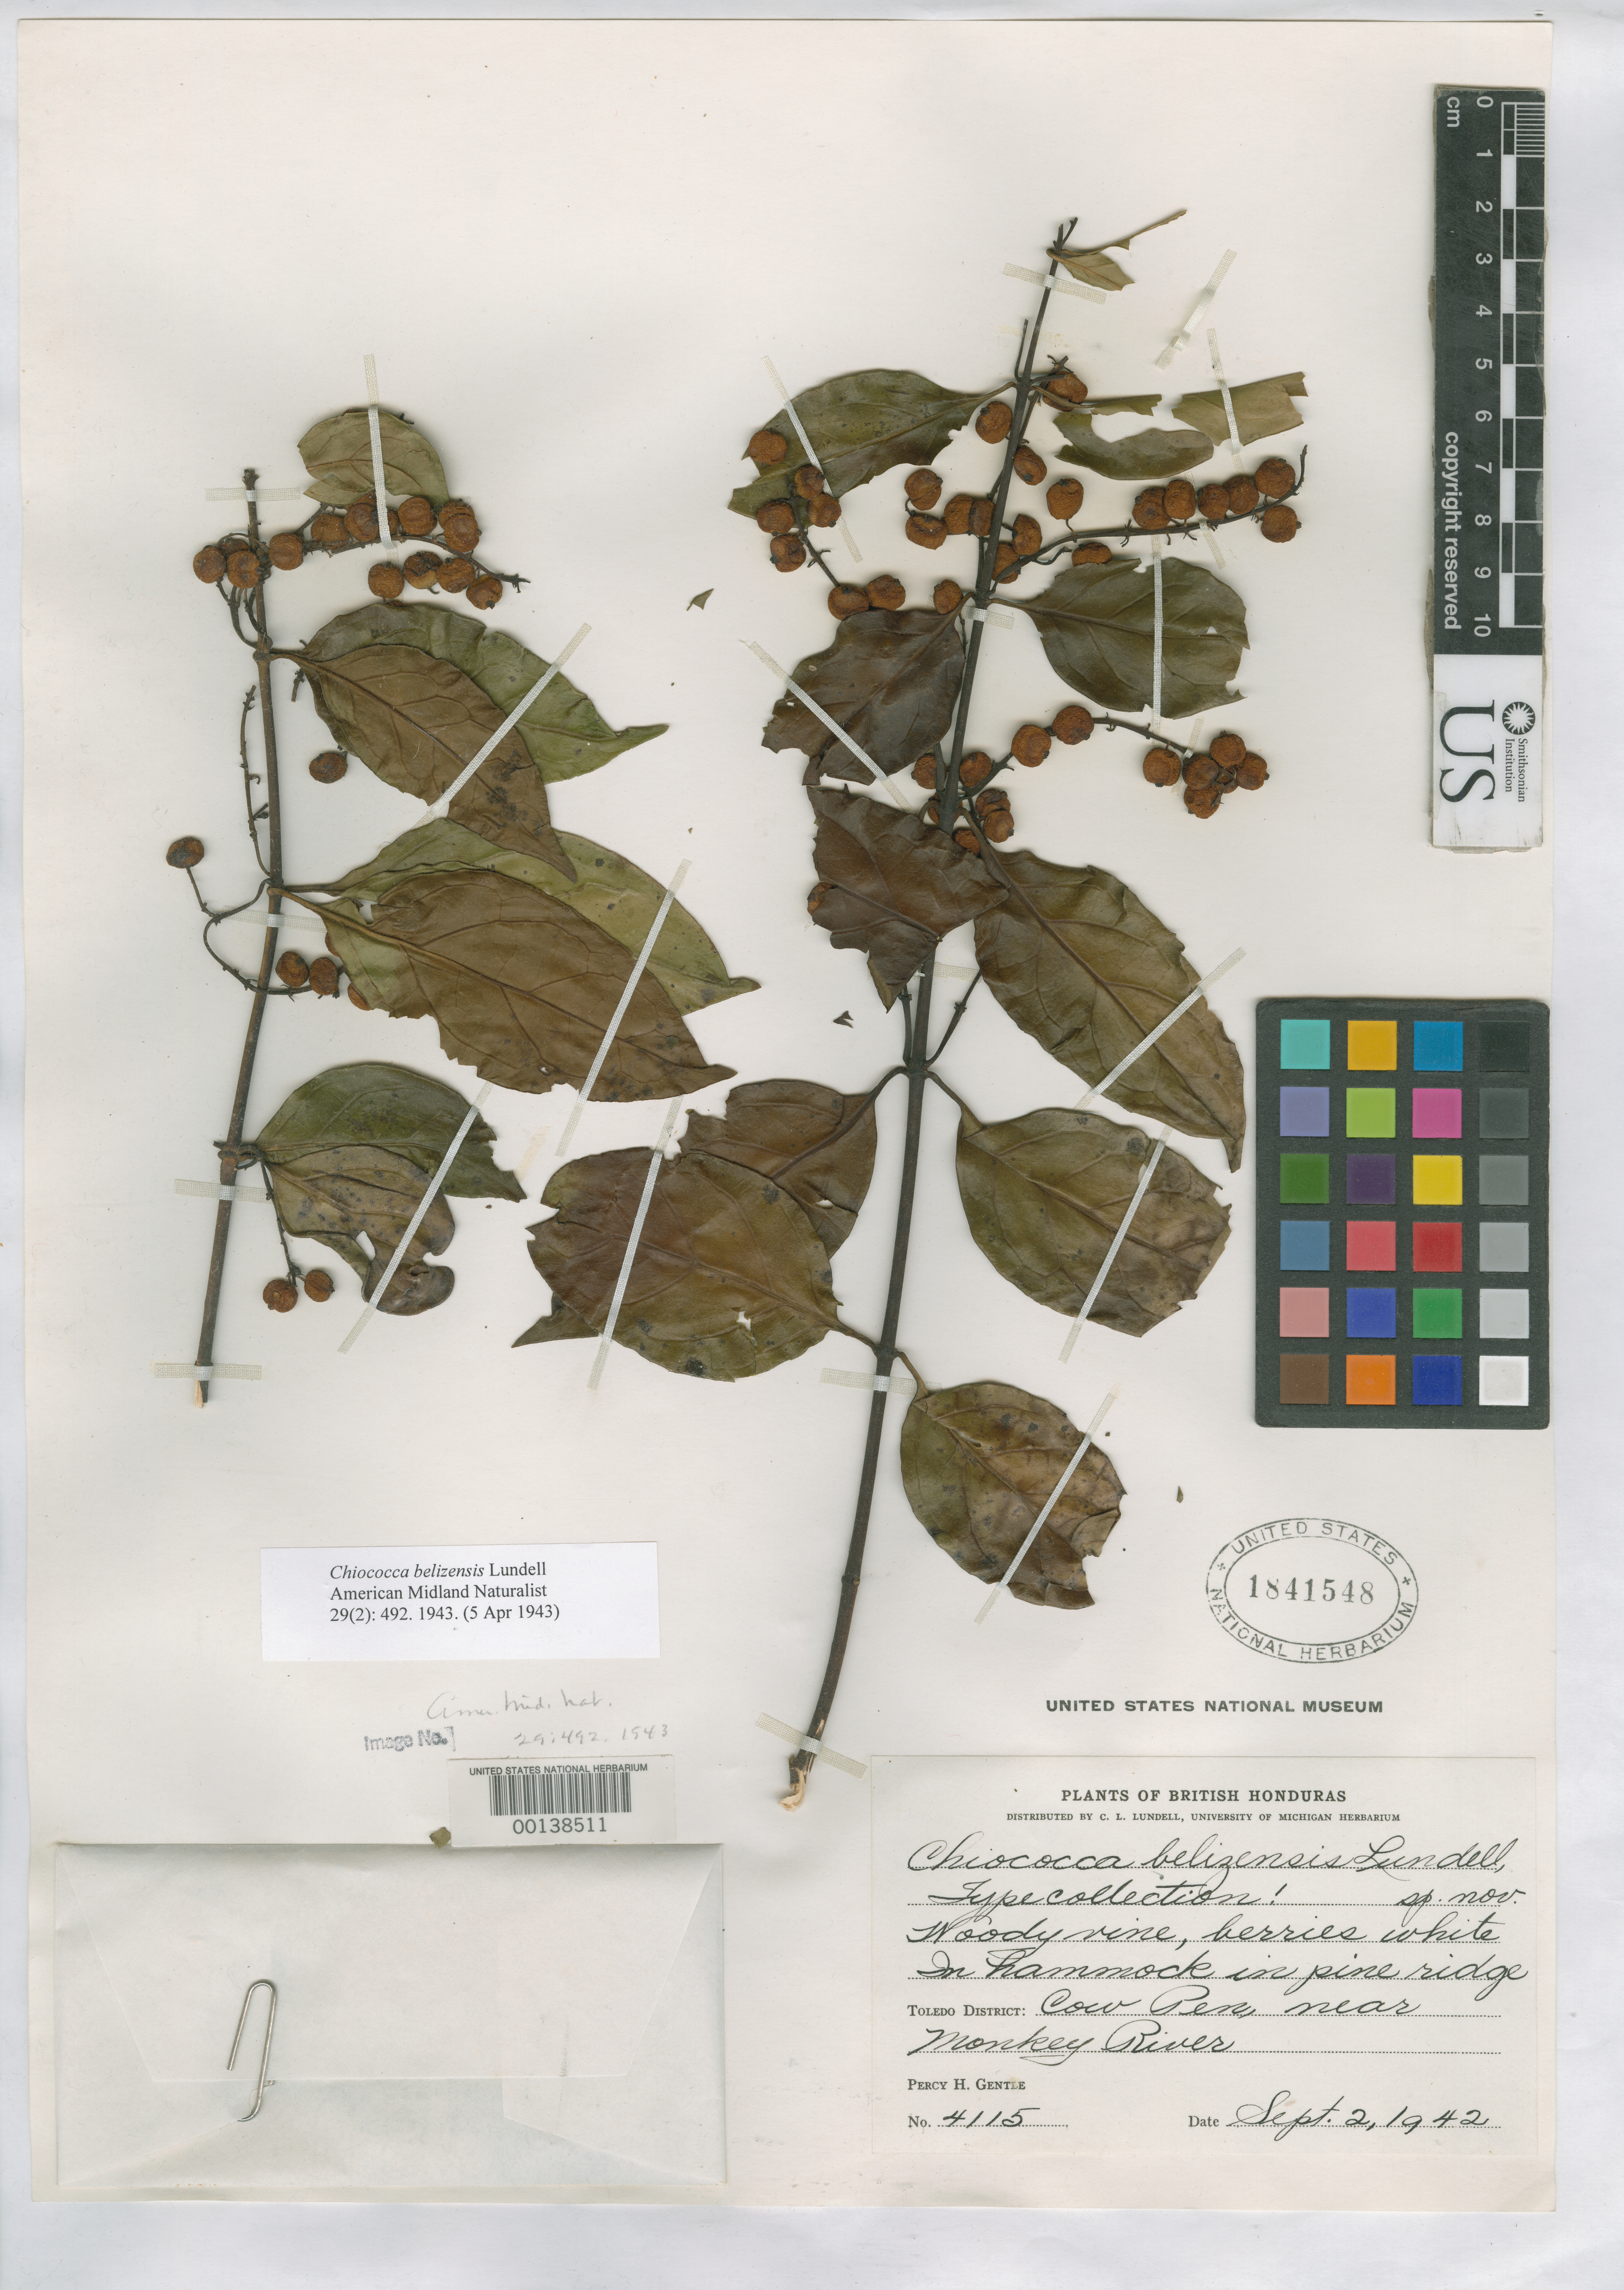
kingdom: Plantae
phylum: Tracheophyta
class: Magnoliopsida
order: Gentianales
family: Rubiaceae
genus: Chiococca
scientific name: Chiococca belizensis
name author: Lundell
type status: Isotype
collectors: P. H. Gentle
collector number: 4115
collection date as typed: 02 Sep 1942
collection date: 1942-09-02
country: Belize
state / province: Toledo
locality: Cow Pen, near Monkey River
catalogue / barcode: US 1841548